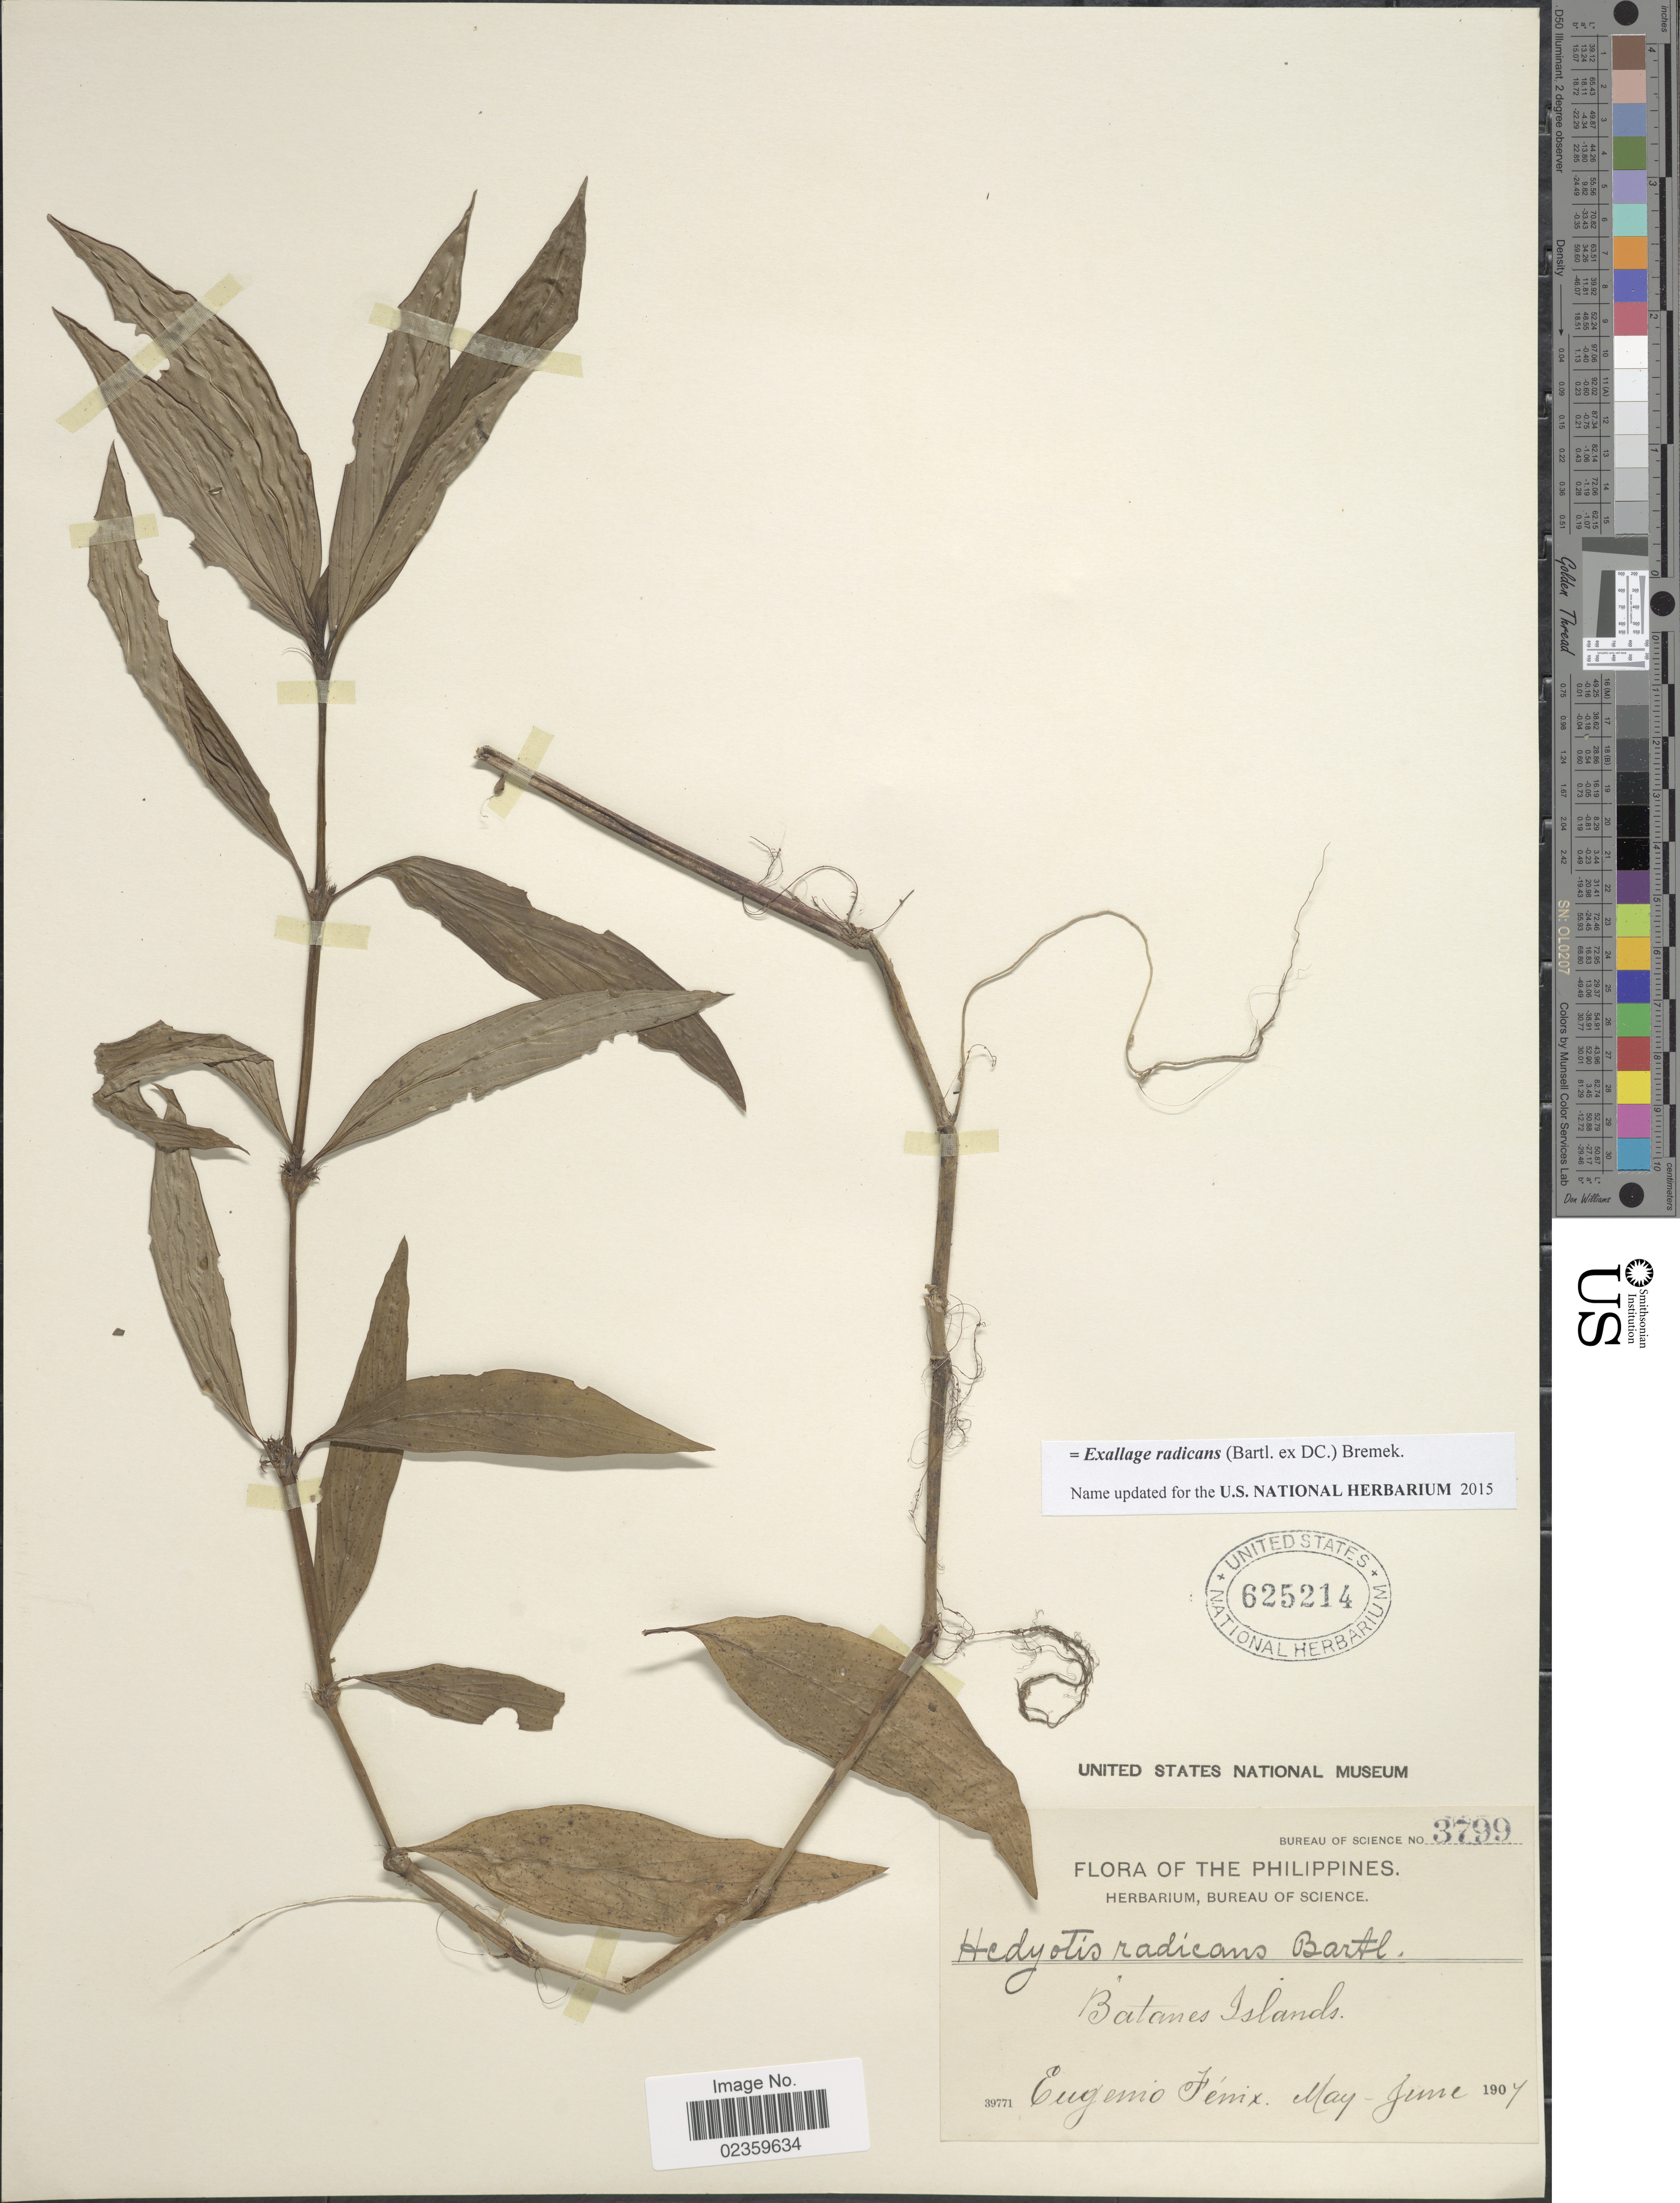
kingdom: Plantae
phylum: Tracheophyta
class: Magnoliopsida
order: Gentianales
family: Rubiaceae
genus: Exallage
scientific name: Exallage radicans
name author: (Bartl. ex DC.) Bremek.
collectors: E. Fénix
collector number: Bureau of Science 3799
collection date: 1907-05/1907-06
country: Philippines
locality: Batanes Islands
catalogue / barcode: US 625214